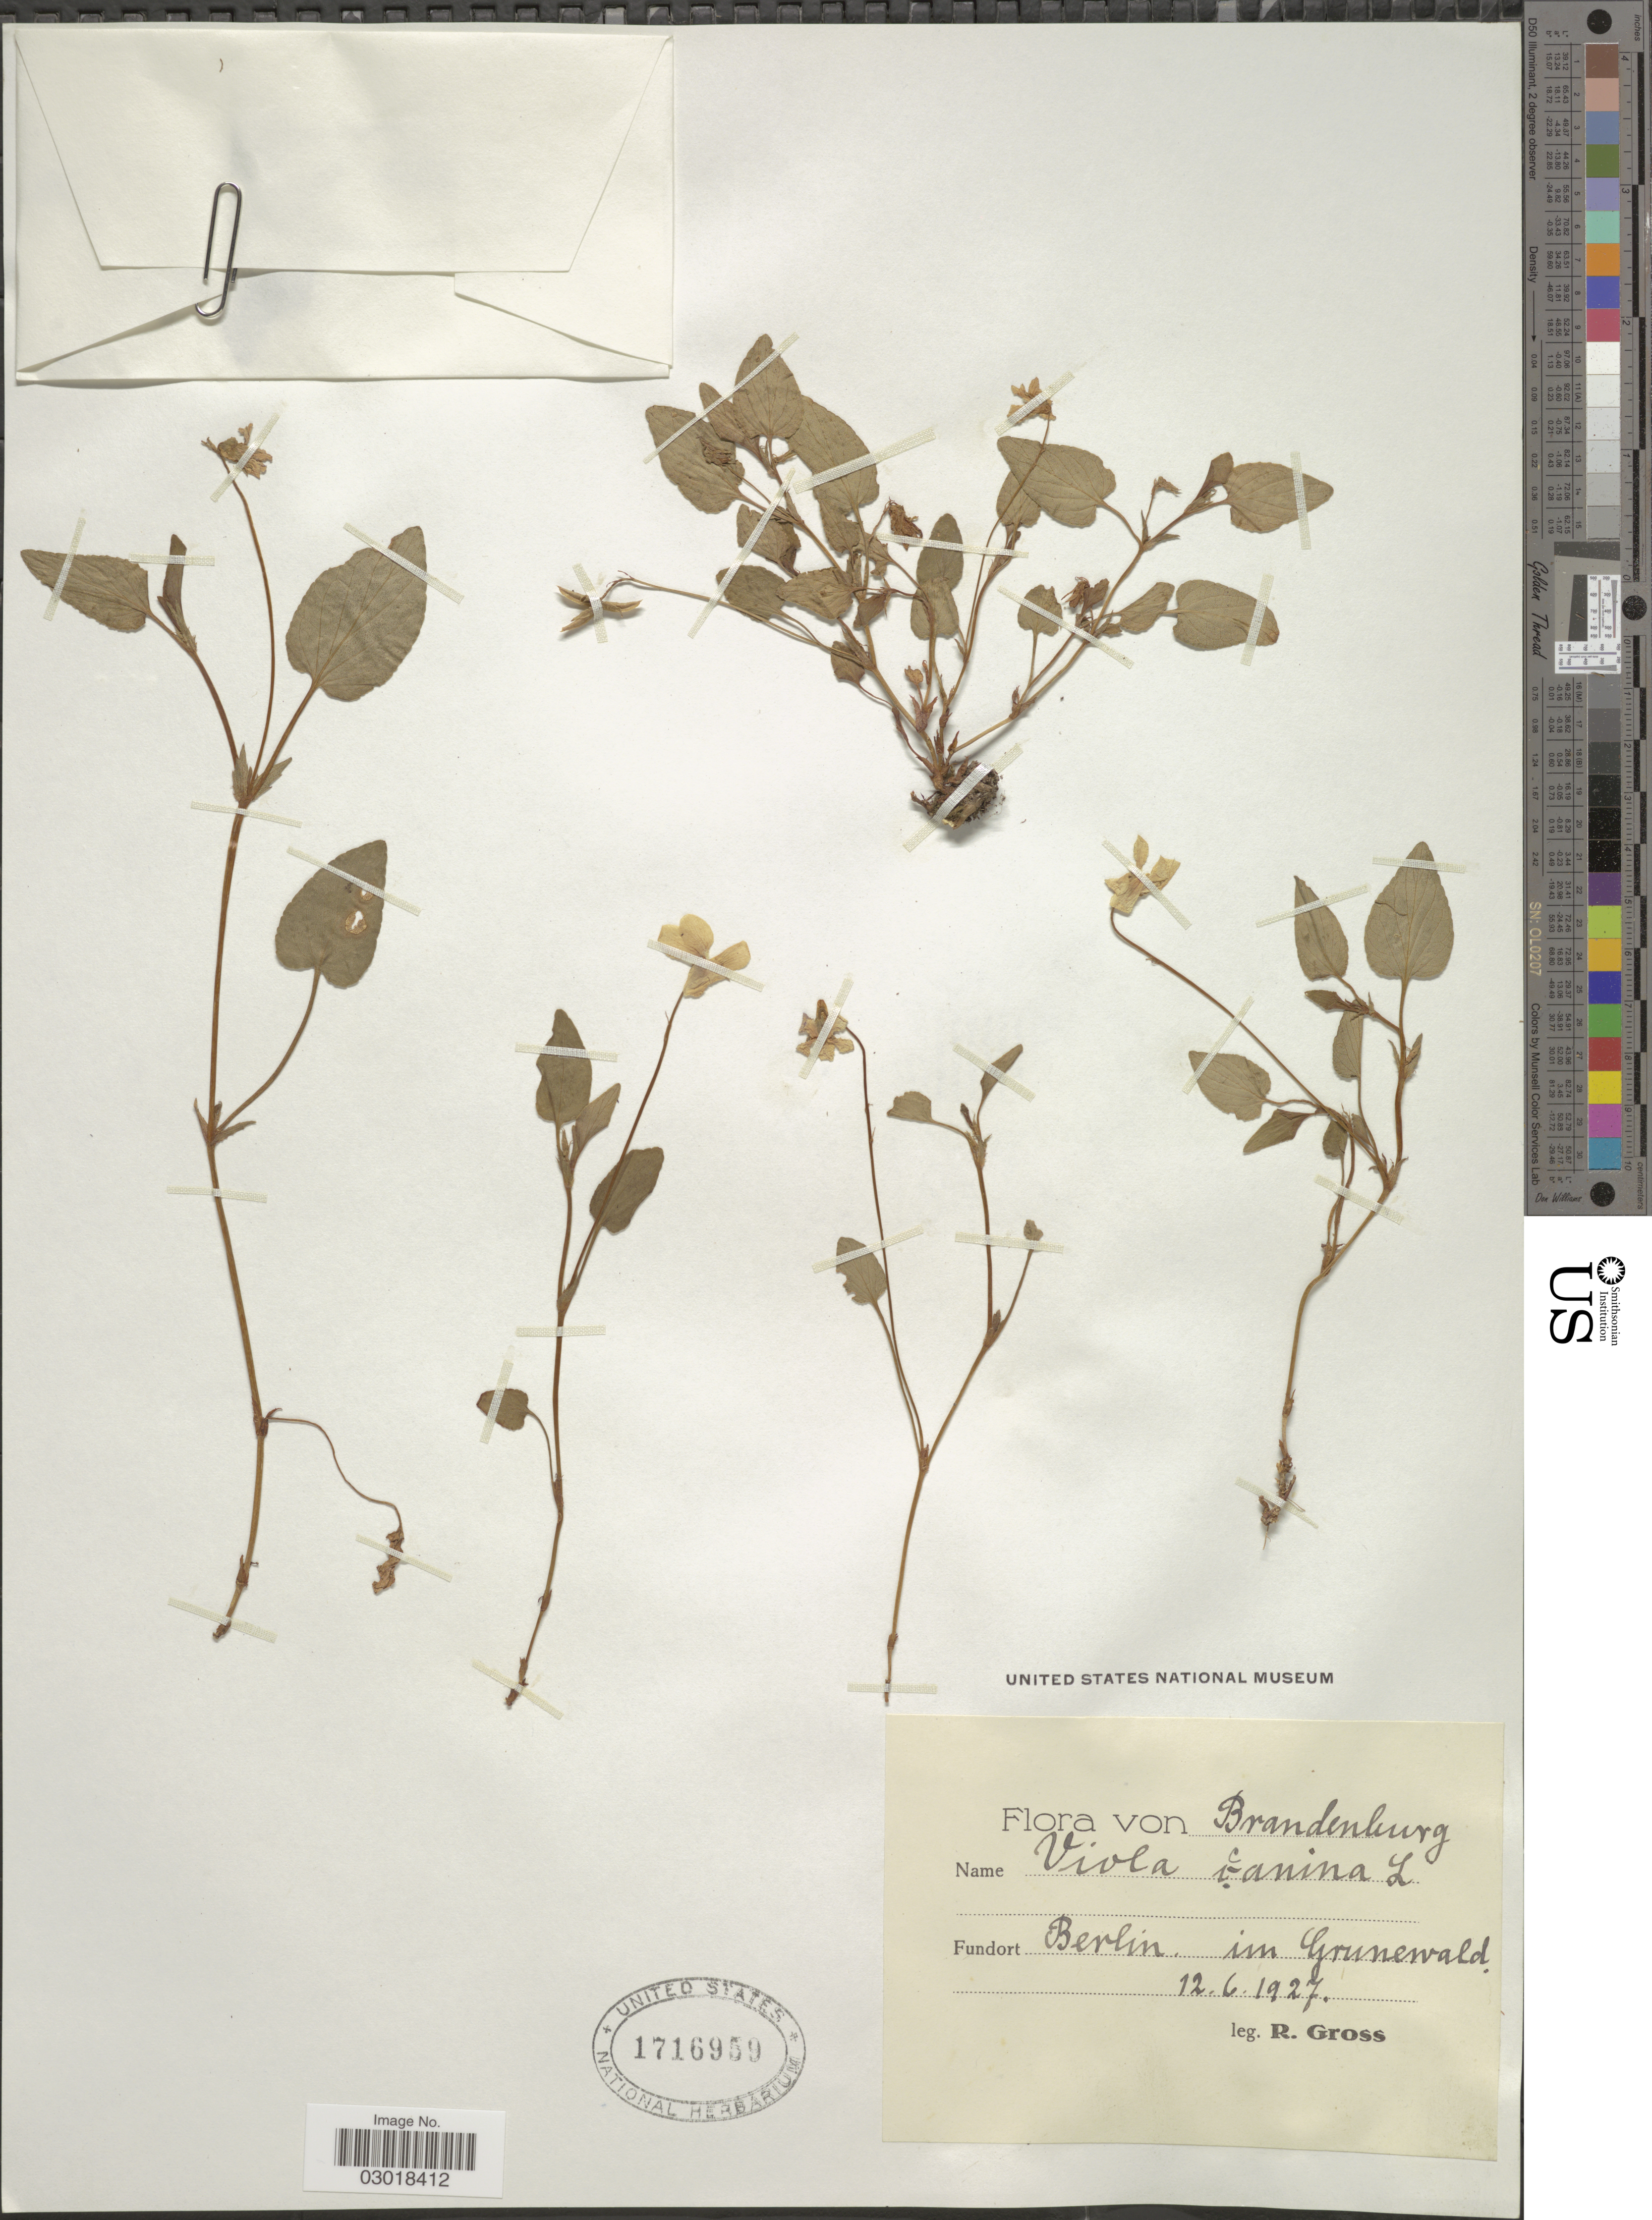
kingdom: Plantae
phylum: Tracheophyta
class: Magnoliopsida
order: Malpighiales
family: Violaceae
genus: Viola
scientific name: Viola canina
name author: L.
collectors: R. Gross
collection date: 1927-06-12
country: Germany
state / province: Berlin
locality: In Grunewald.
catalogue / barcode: US 1716959